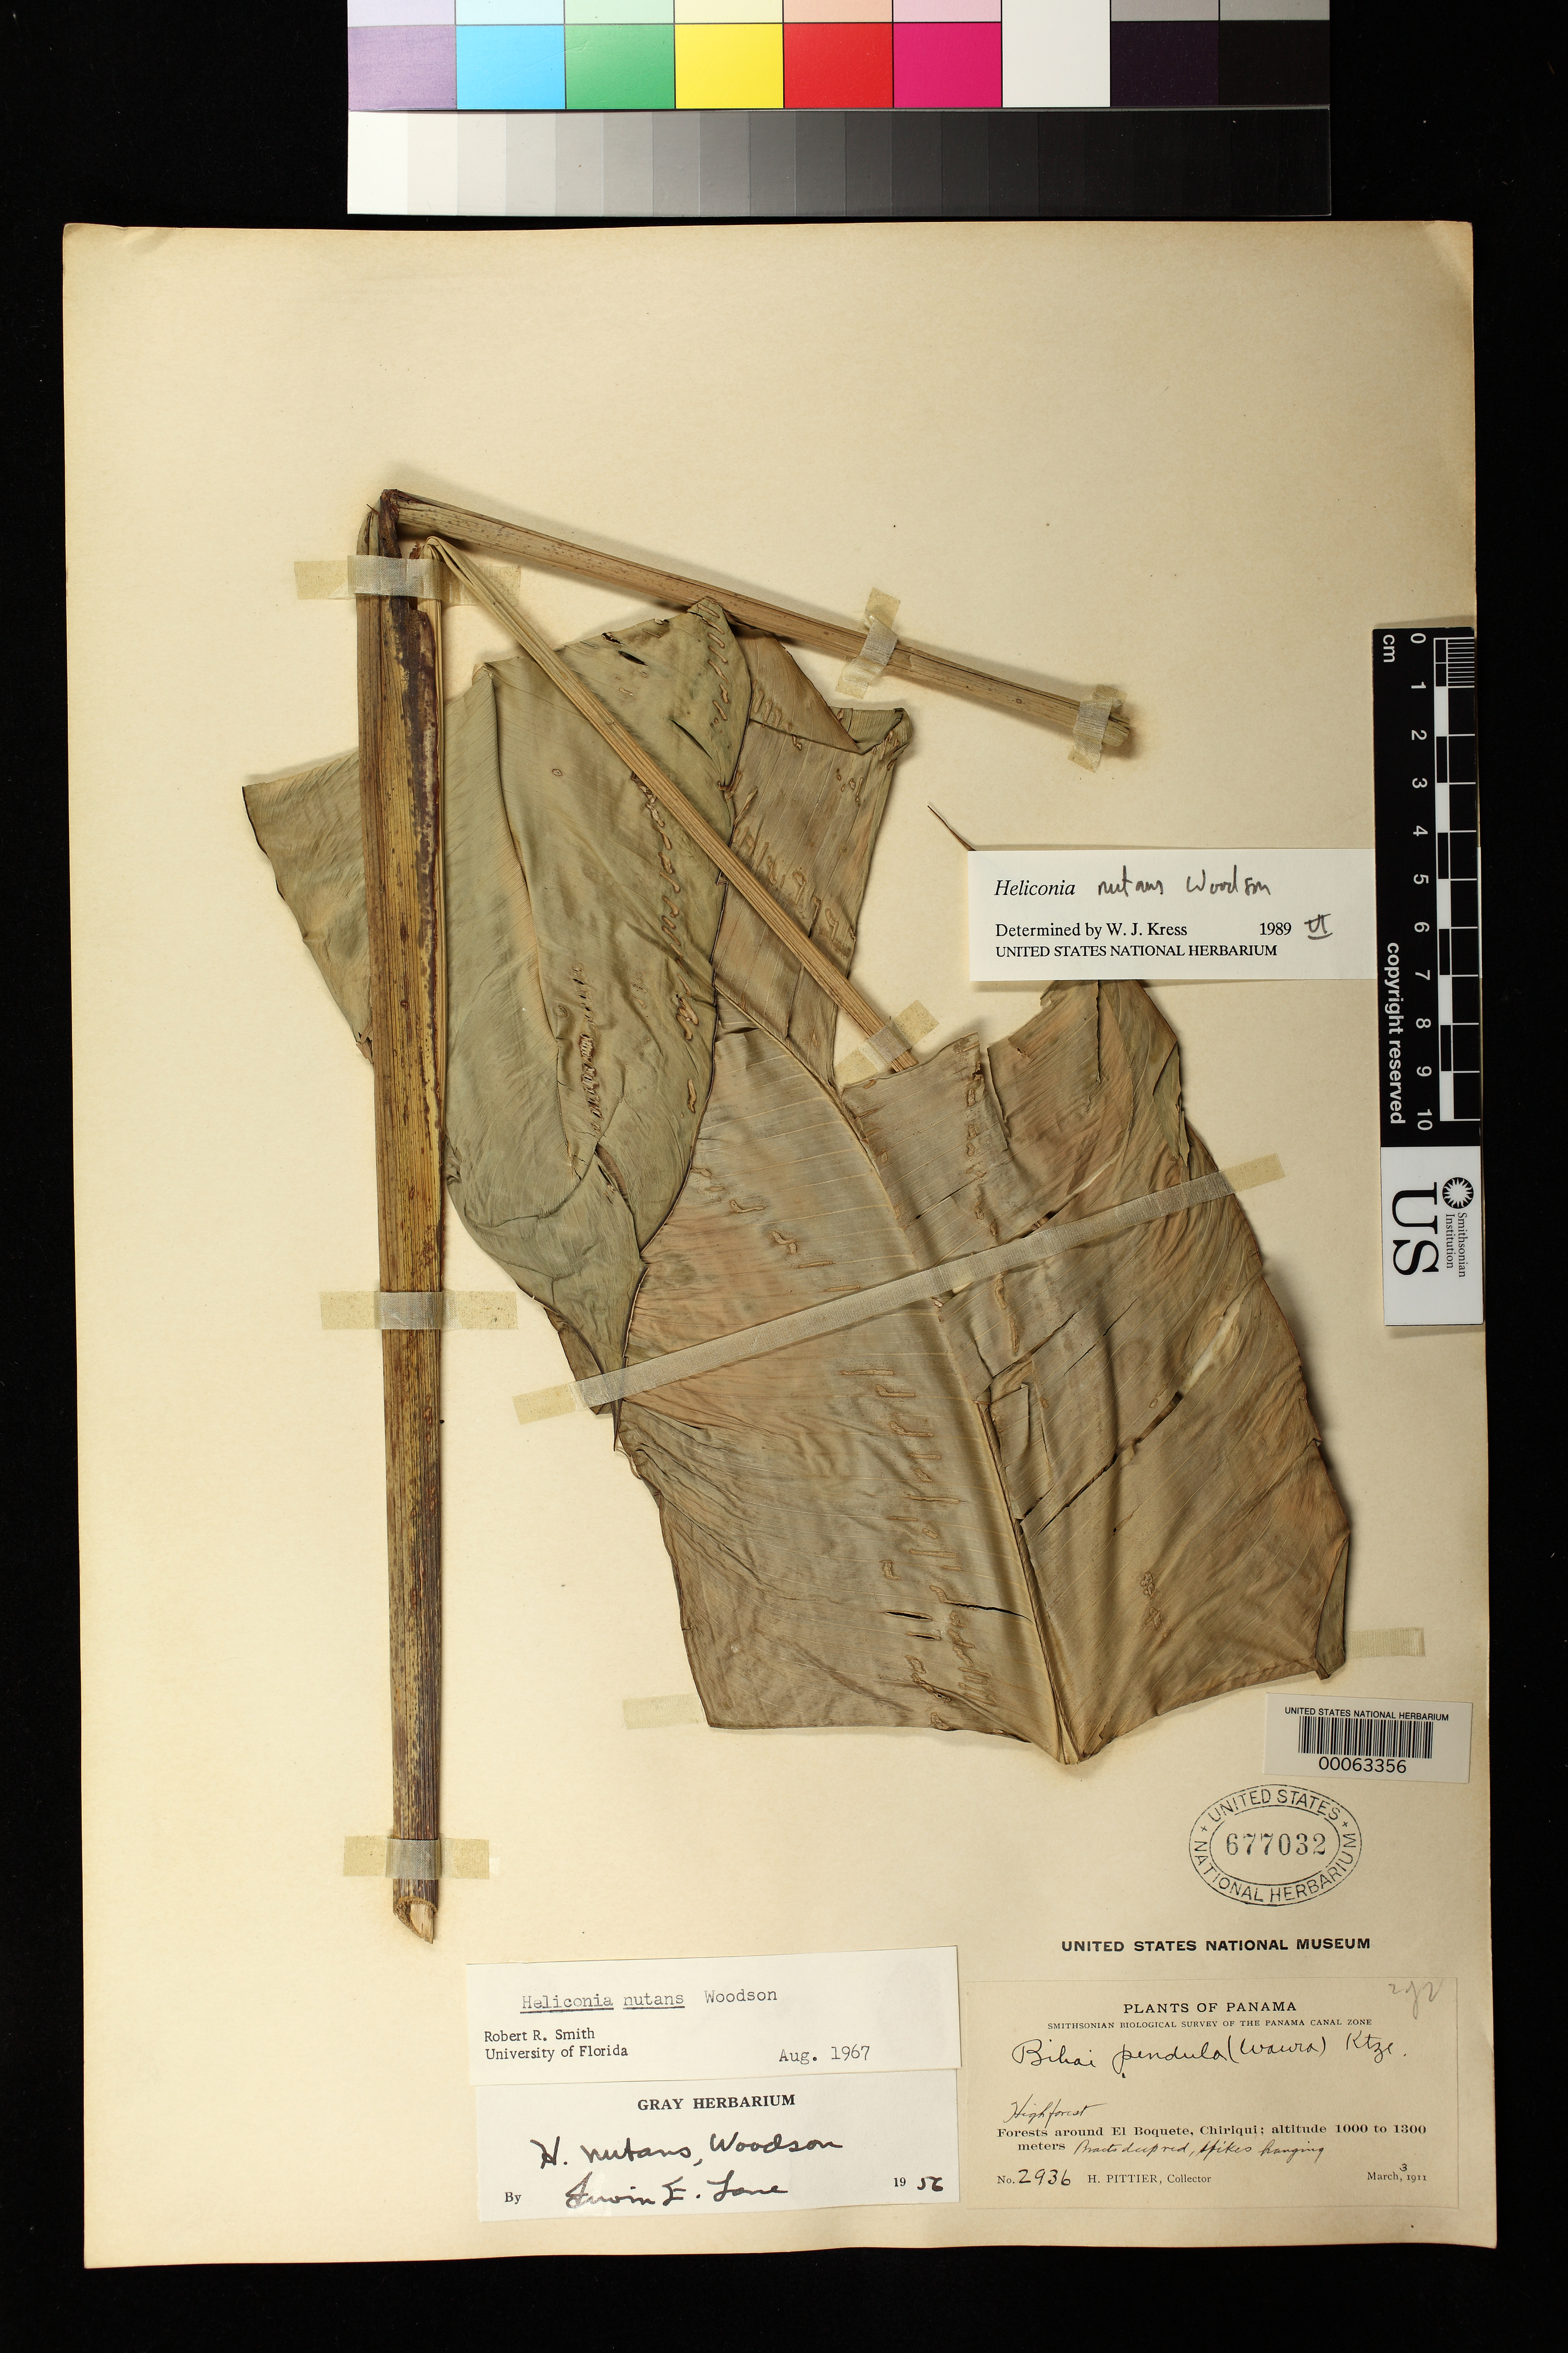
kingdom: Plantae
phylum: Tracheophyta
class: Liliopsida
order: Zingiberales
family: Heliconiaceae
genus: Heliconia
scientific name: Heliconia nutans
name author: Woodson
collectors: H. F. Pittier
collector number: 2936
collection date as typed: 03 Mar 1911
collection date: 1911-03-03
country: Panama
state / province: Chiriquí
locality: Forests around Boquete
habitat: High forest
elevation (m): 1000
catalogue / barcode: US 677032